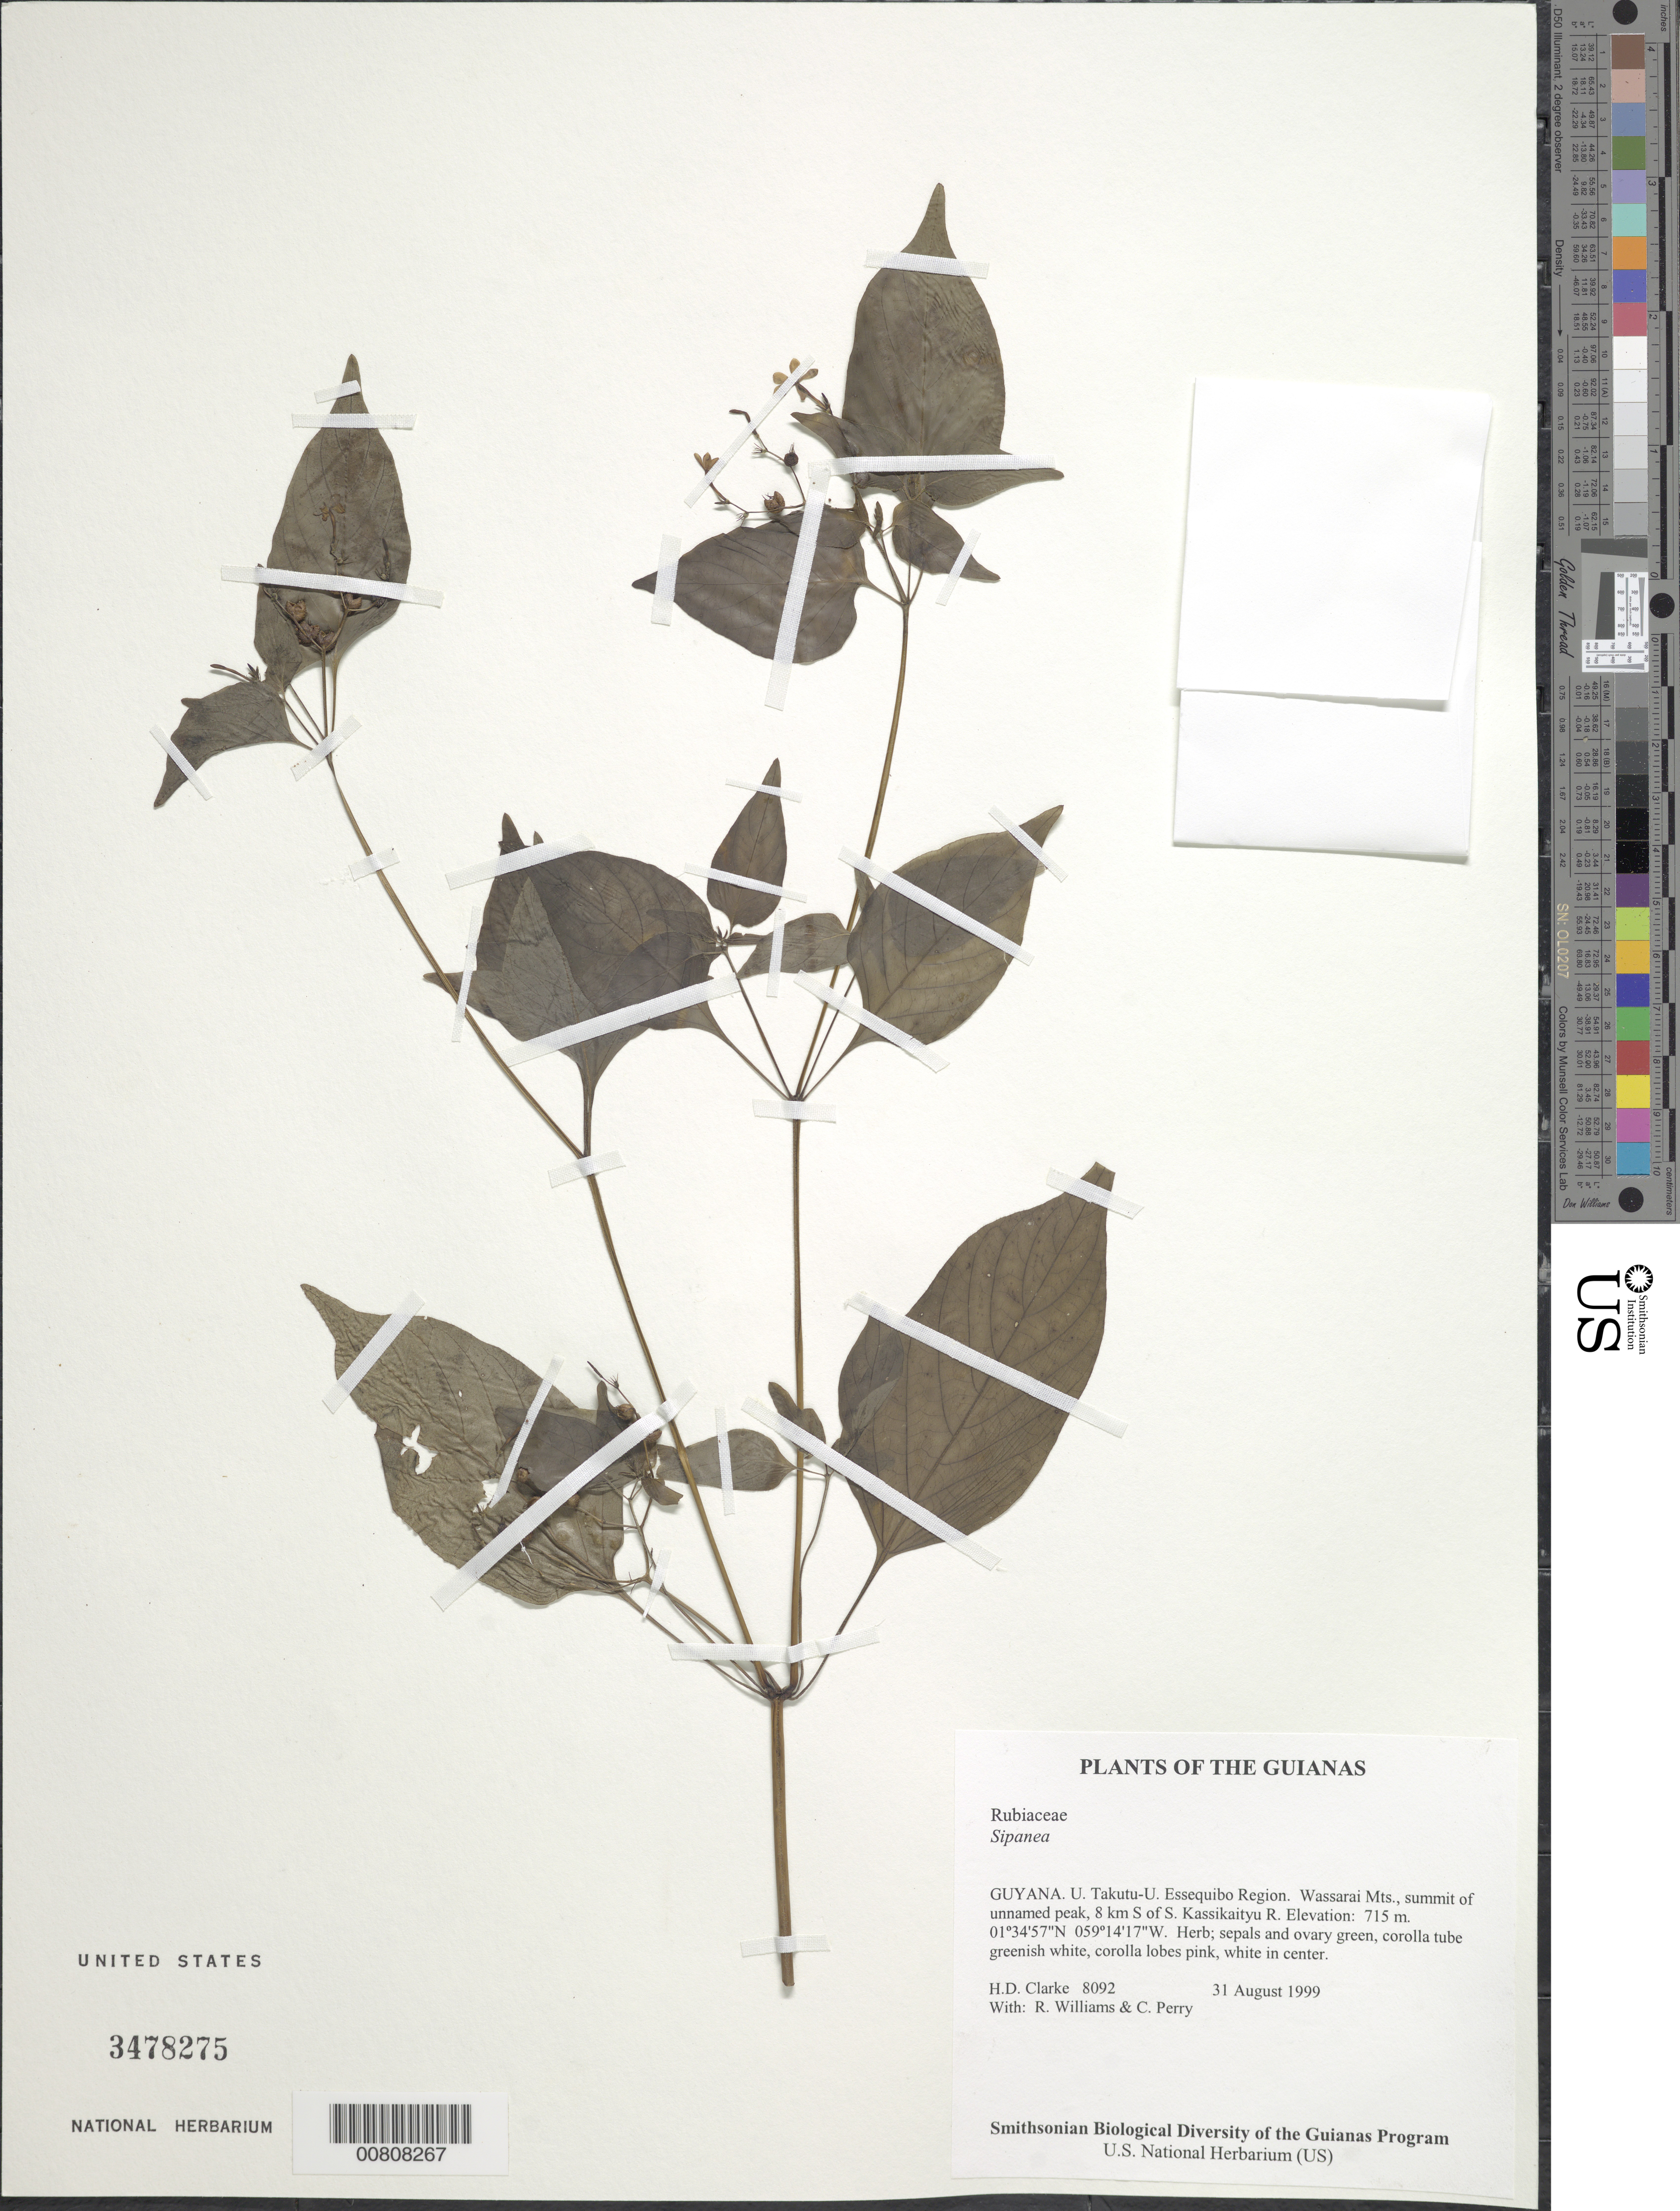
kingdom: Plantae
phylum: Tracheophyta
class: Magnoliopsida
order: Gentianales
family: Rubiaceae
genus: Sipanea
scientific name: Sipanea sp.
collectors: H. D. Clarke, R. Williams & C. Perry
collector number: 8092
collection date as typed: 31 August 1999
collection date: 1999-08-31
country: Guyana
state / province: U. Takutu-U. Essequibo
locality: Wassarai Mts., summit of unnamed peak, 8 km S of S. Kassikaityu R.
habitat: Dense forest on reddish sandy clay, with Couratari, Pouteria and Inga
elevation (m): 715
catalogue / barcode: US 3478275